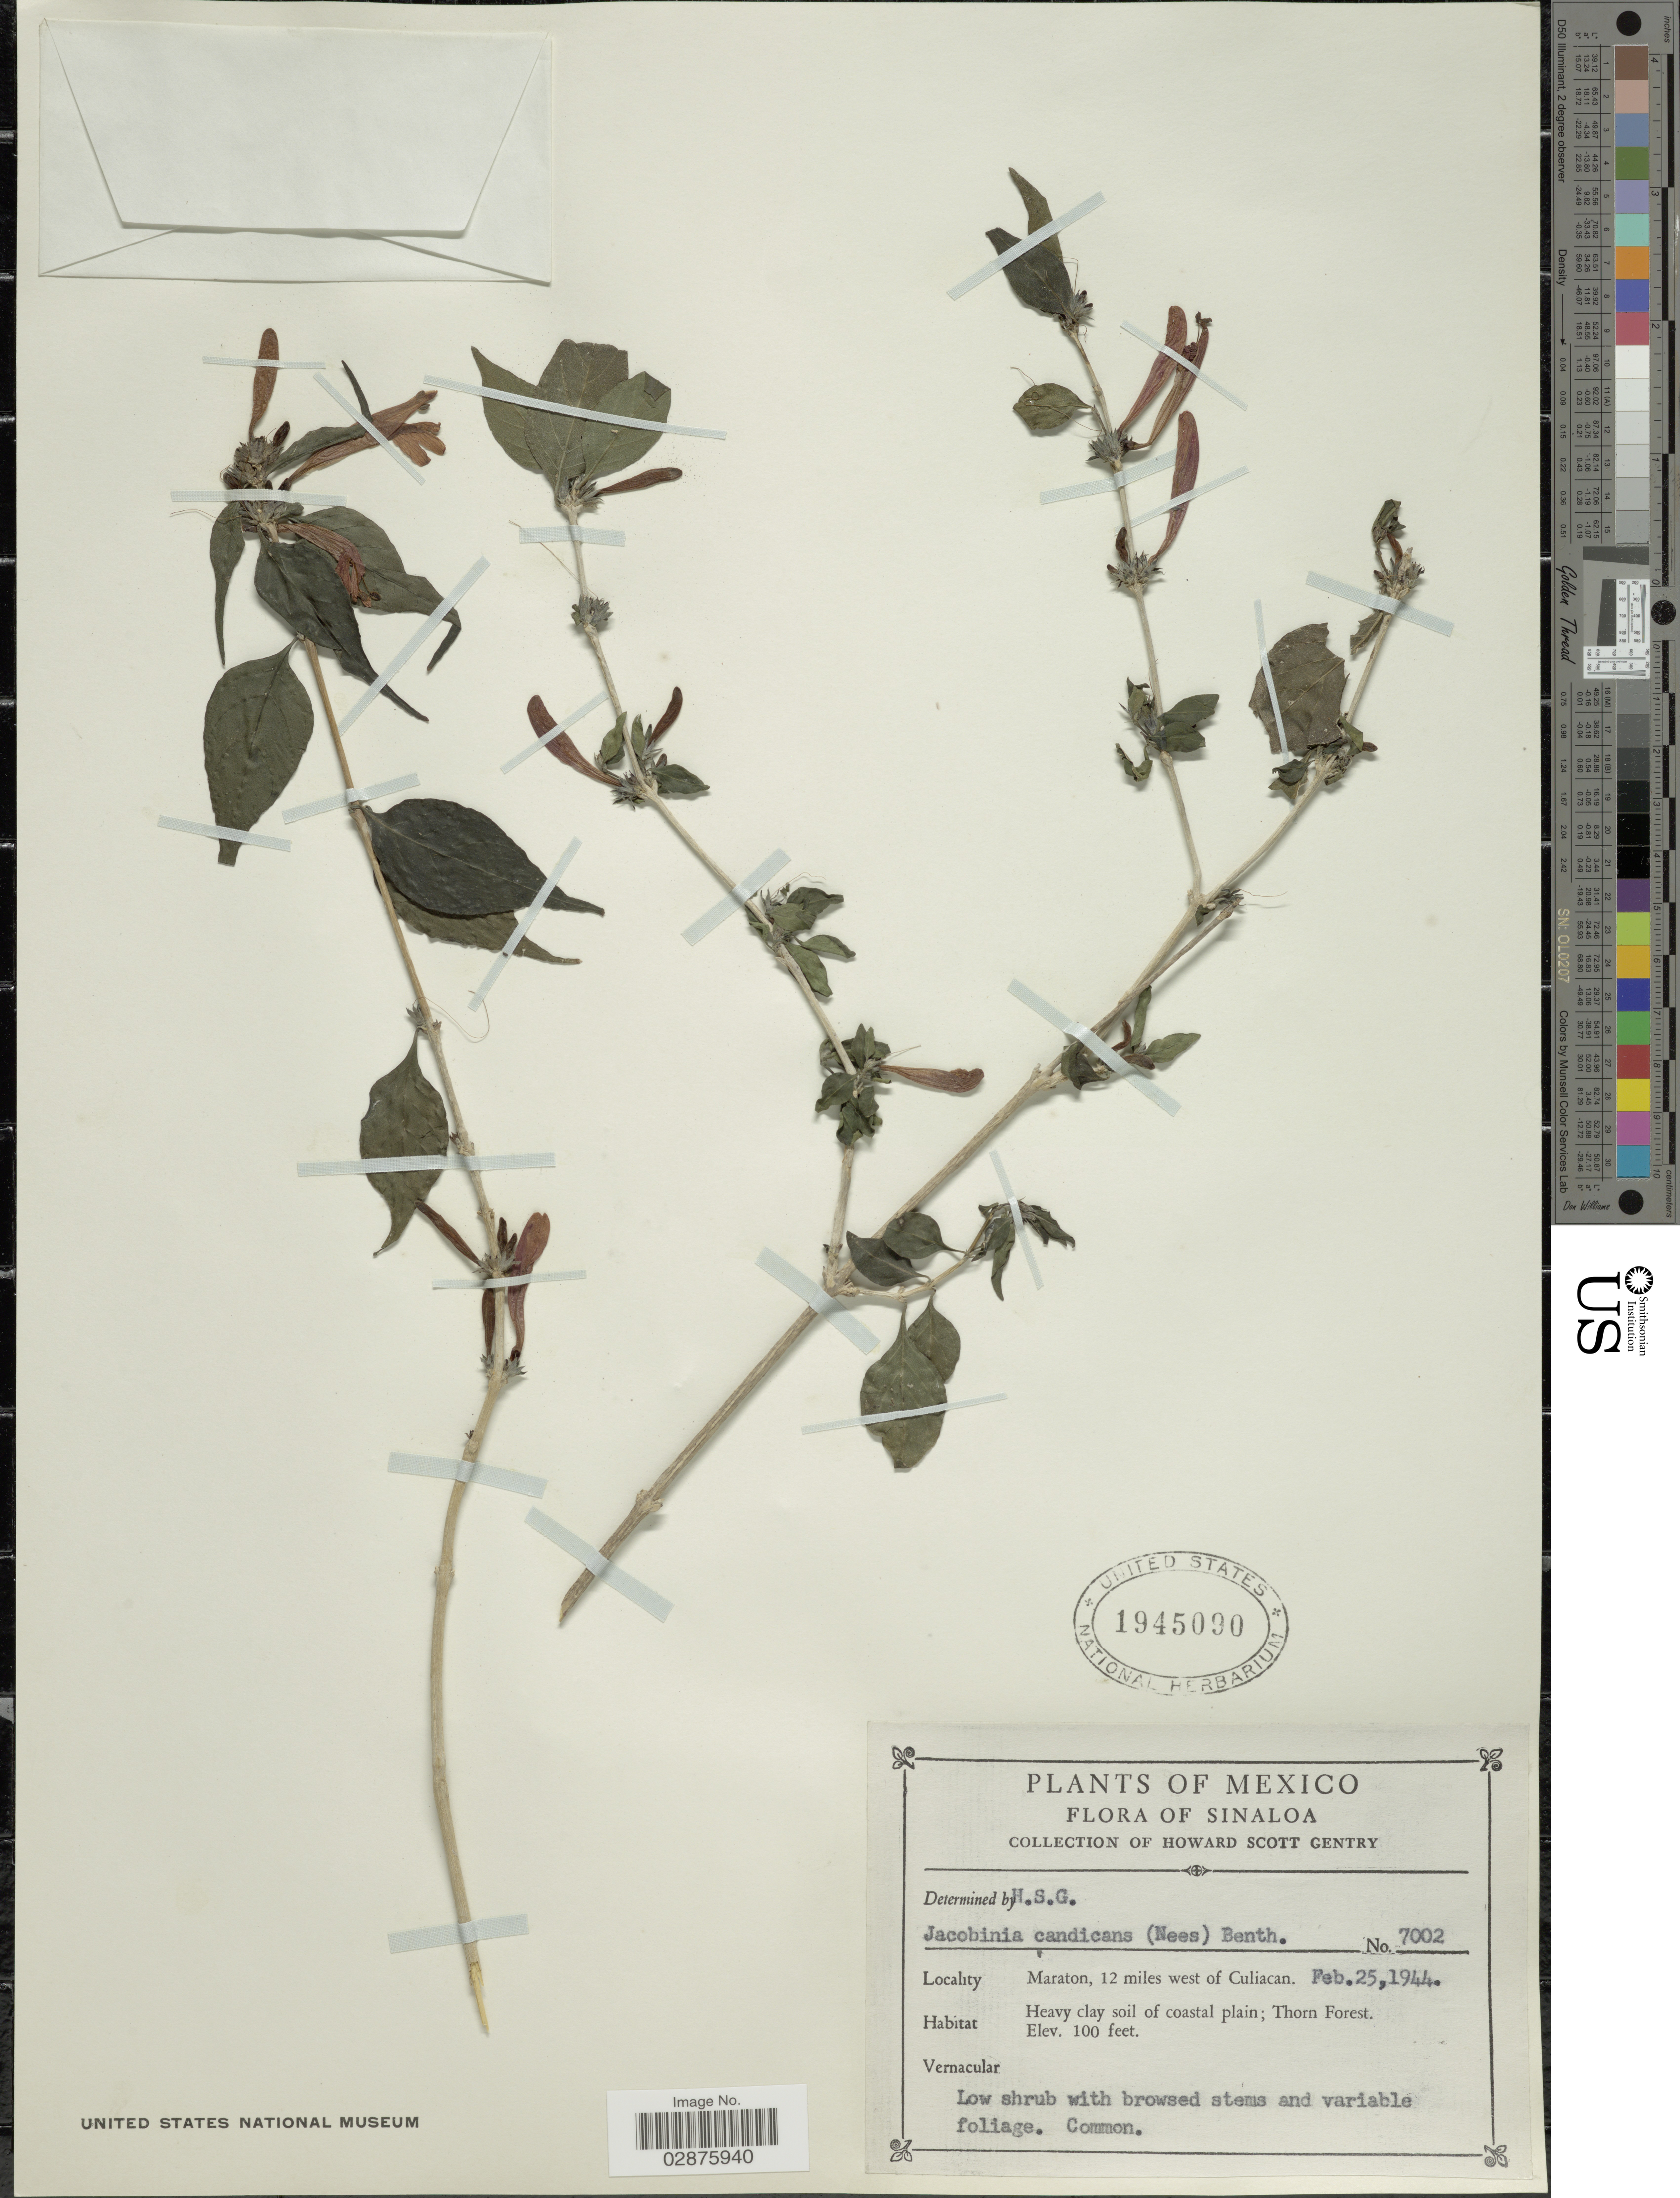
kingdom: Plantae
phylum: Tracheophyta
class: Magnoliopsida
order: Lamiales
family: Acanthaceae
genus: Justicia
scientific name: Justicia candicans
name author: (Nees) L.D. Benson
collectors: H. S. Gentry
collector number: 7002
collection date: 1944-02-25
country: Mexico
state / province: Sinaloa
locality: Maraton, 12 miles west of Culiacan.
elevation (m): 30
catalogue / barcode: US 1945090